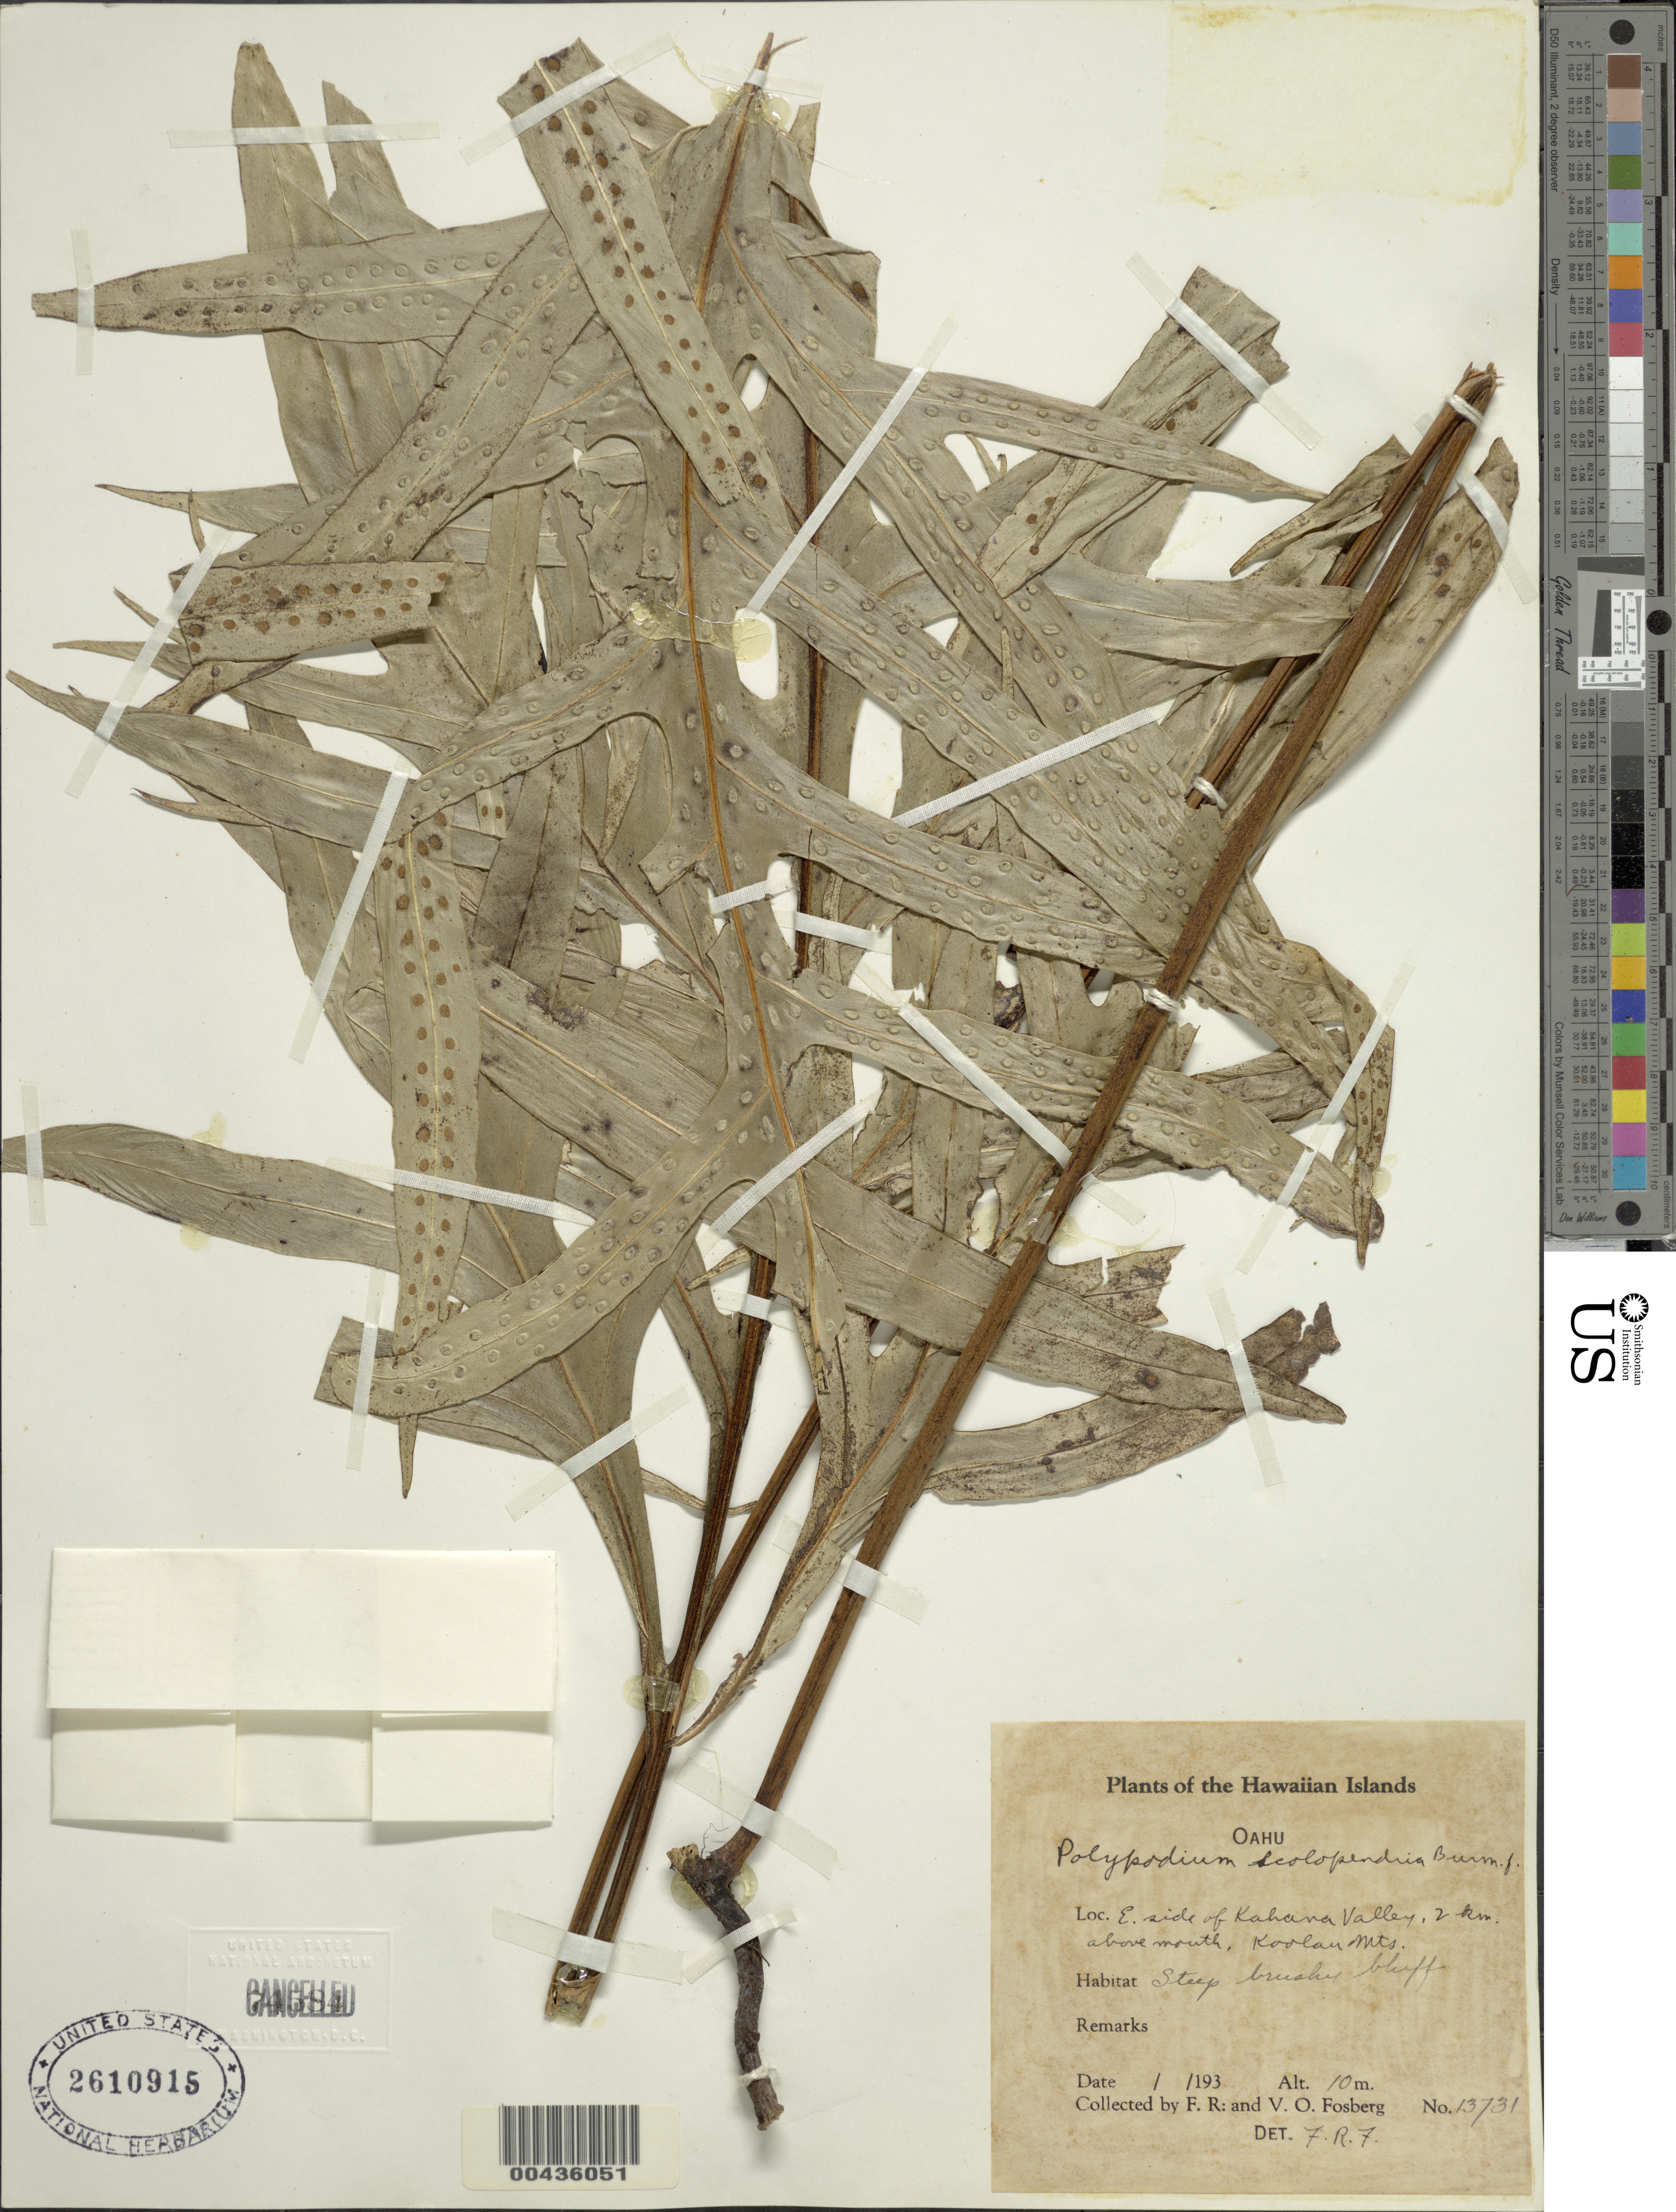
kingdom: Plantae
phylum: Tracheophyta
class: Polypodiopsida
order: Polypodiales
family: Polypodiaceae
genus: Polypodium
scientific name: Polypodium scolopendria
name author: Burm. f.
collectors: F. R. Fosberg & V. O. Fosberg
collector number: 13731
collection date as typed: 193?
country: United States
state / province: Hawaii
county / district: Honolulu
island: Oahu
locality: E side of Kahana Valley, 2 km above mouth, Koolau Mts.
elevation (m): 10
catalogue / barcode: US 2610915